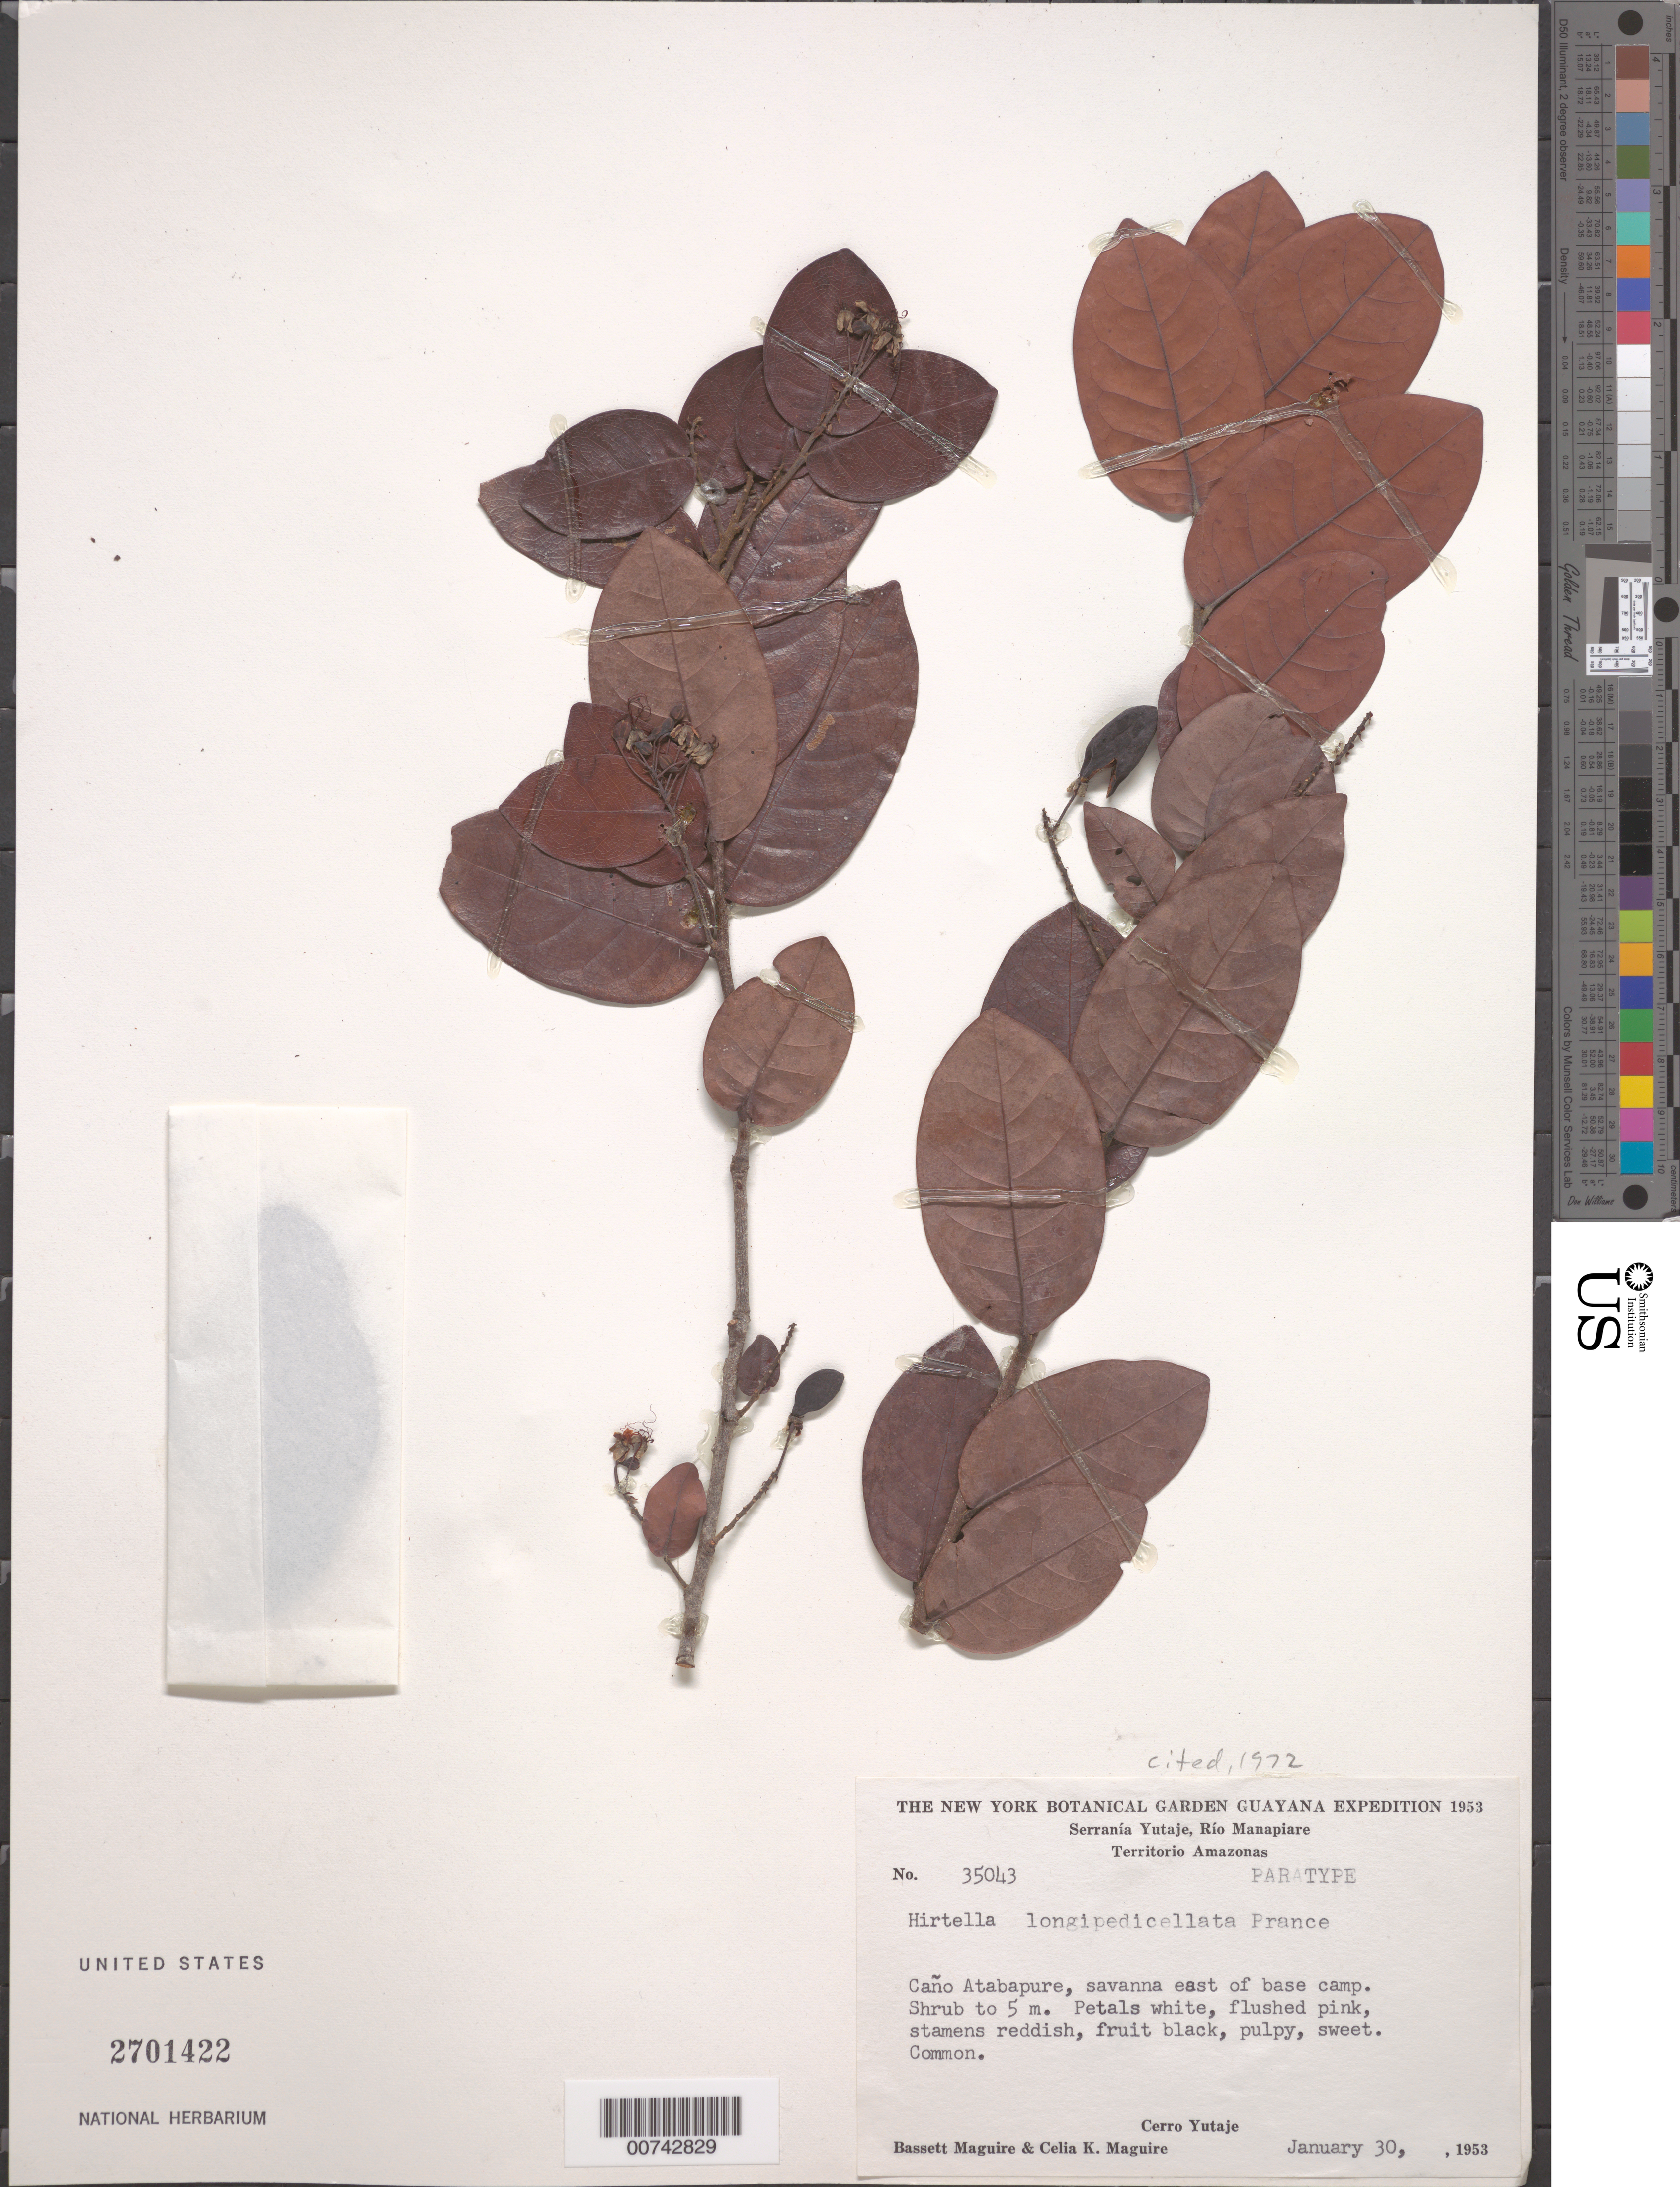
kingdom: Plantae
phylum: Tracheophyta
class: Magnoliopsida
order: Malpighiales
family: Chrysobalanaceae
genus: Hirtella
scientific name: Hirtella longipedicellata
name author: Prance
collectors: B. Maguire & C. K. Maguire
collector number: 35043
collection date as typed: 30-Jan-53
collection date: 1953-01-30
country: Venezuela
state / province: Amazonas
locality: Cerro Yutajé, Caño Atabapure, east of base camp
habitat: Savanna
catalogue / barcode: US 2701422